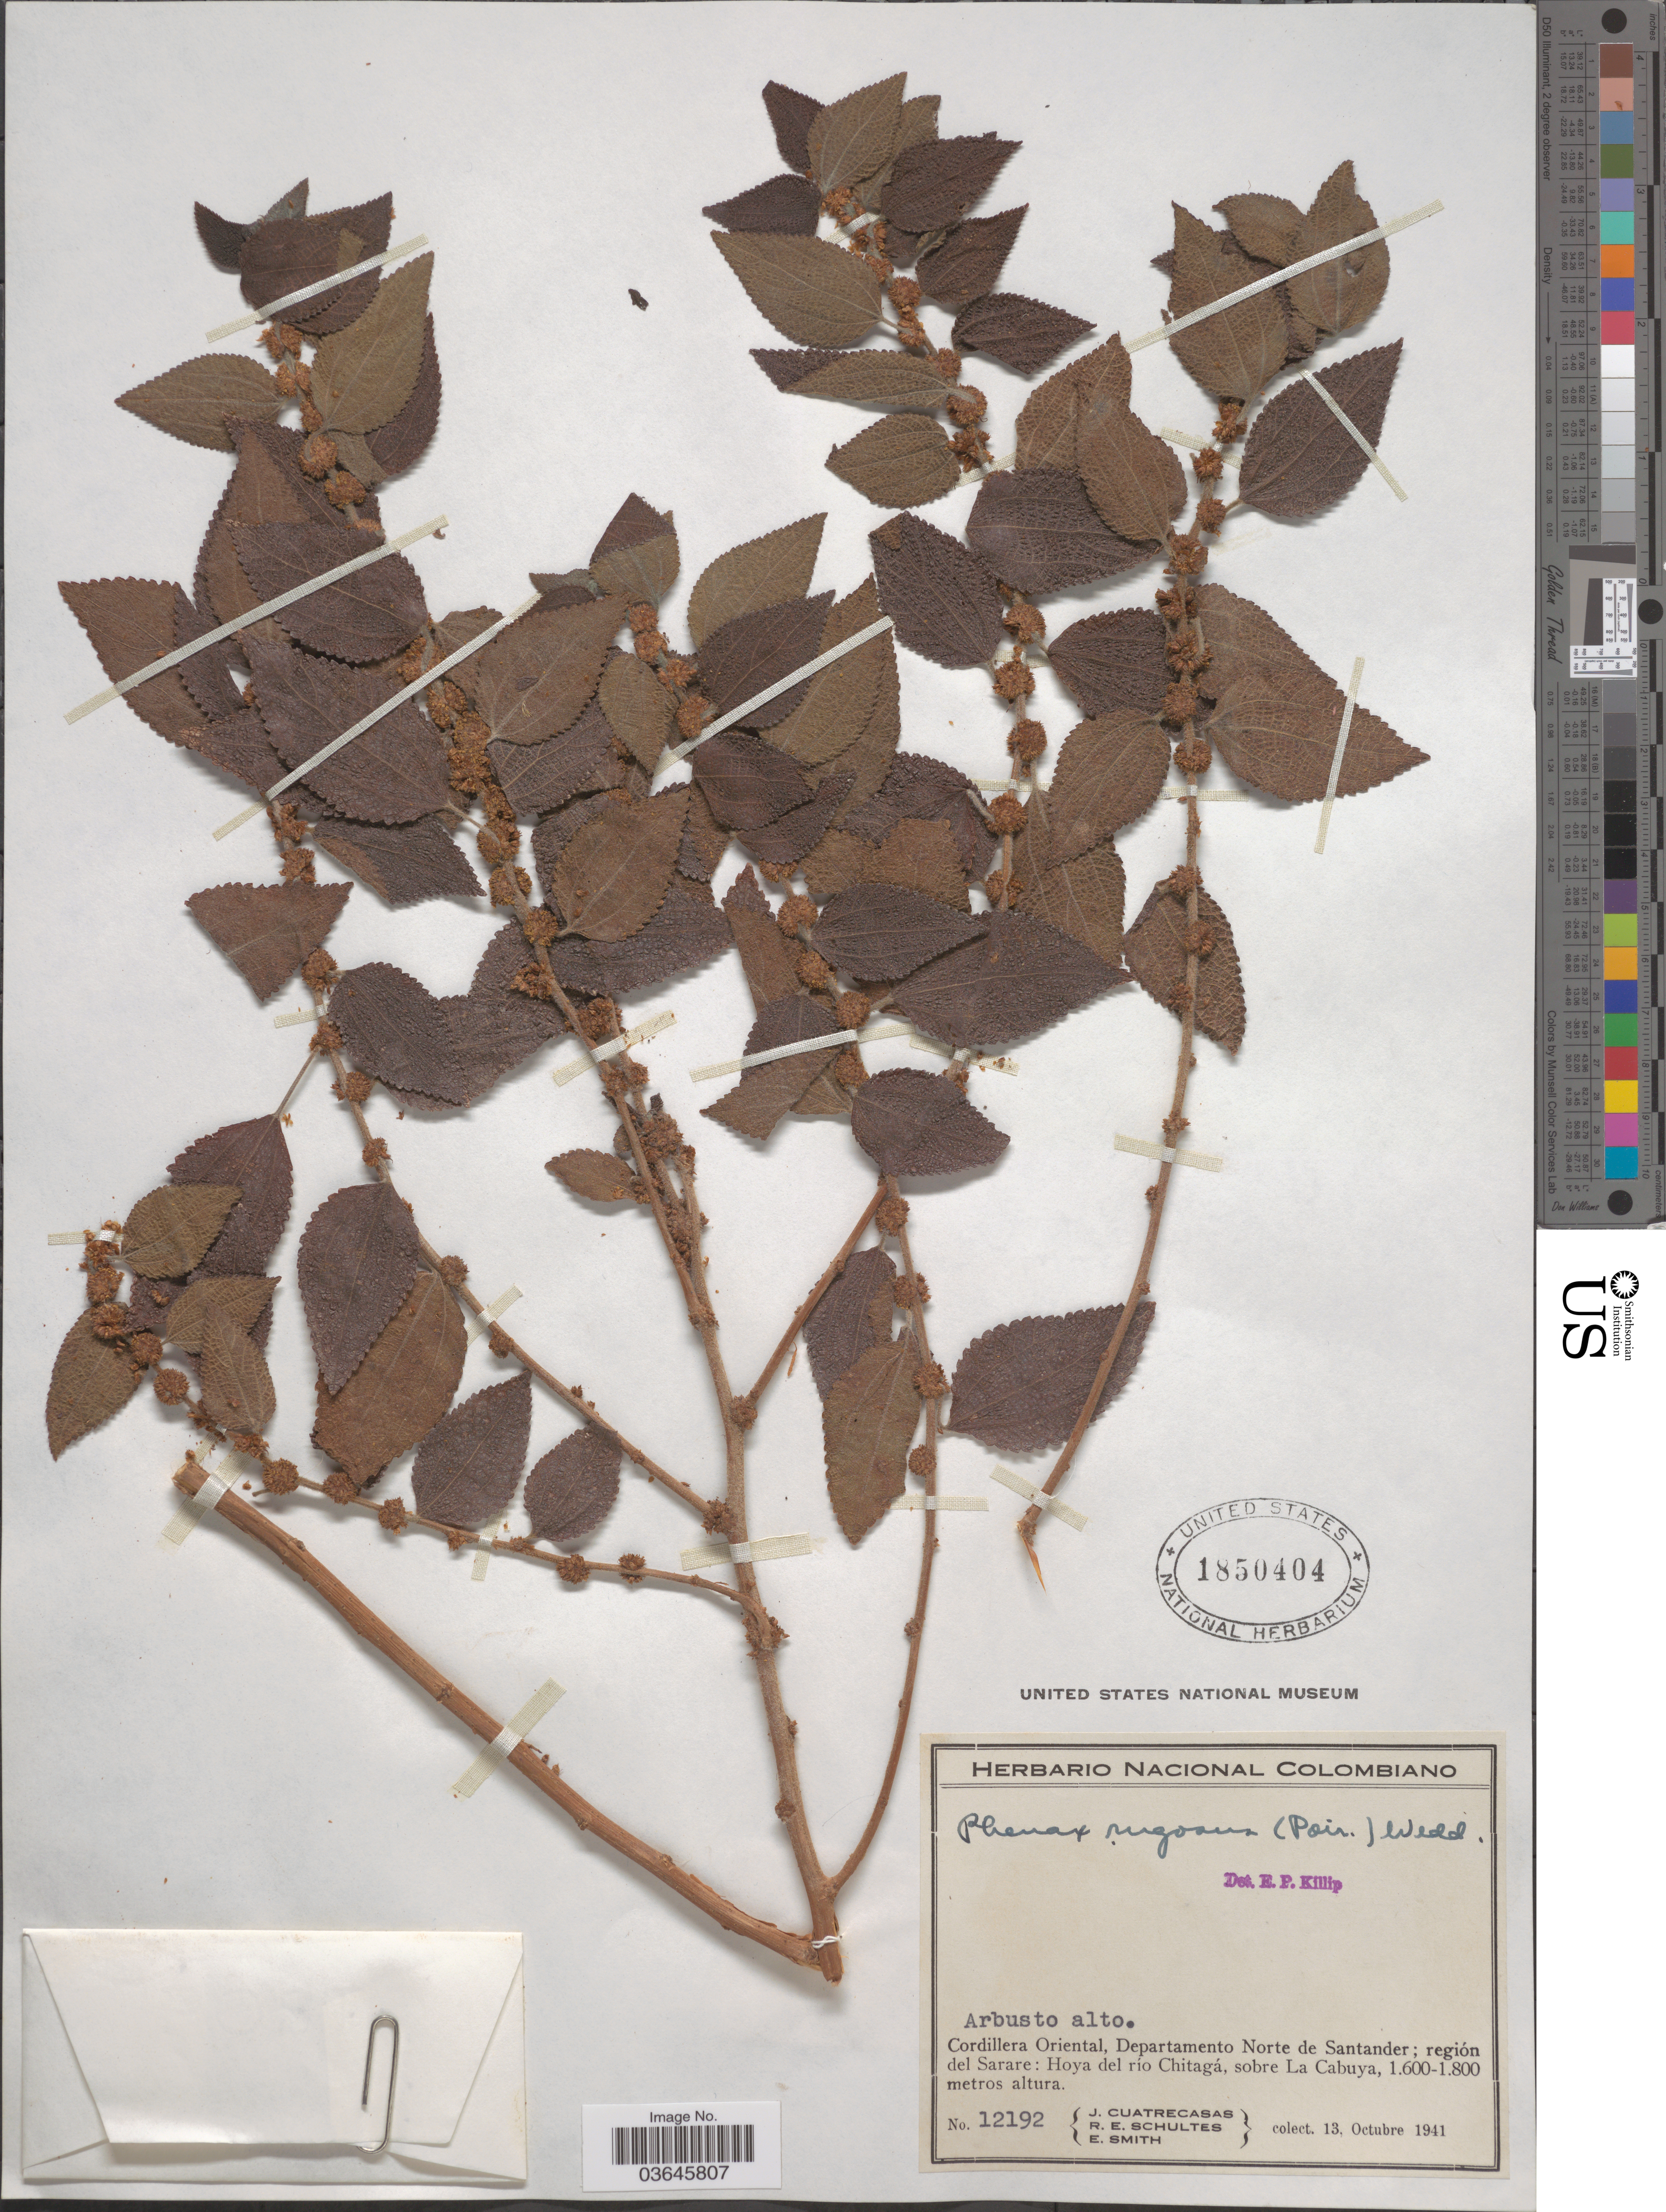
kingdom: Plantae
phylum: Tracheophyta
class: Magnoliopsida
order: Rosales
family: Urticaceae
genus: Phenax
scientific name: Phenax rugosus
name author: (Poir.) Wedd.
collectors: J. Cuatrecasas, R. E. Schultes & E. Smith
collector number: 12192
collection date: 1941-10-13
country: Colombia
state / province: Norte de Santander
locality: Cordillera Oriental, Departamento Norte de Santander; región del Sarare: Hoya del río Chitagá, sobre La Cabuya.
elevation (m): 1600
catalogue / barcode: US 1850404